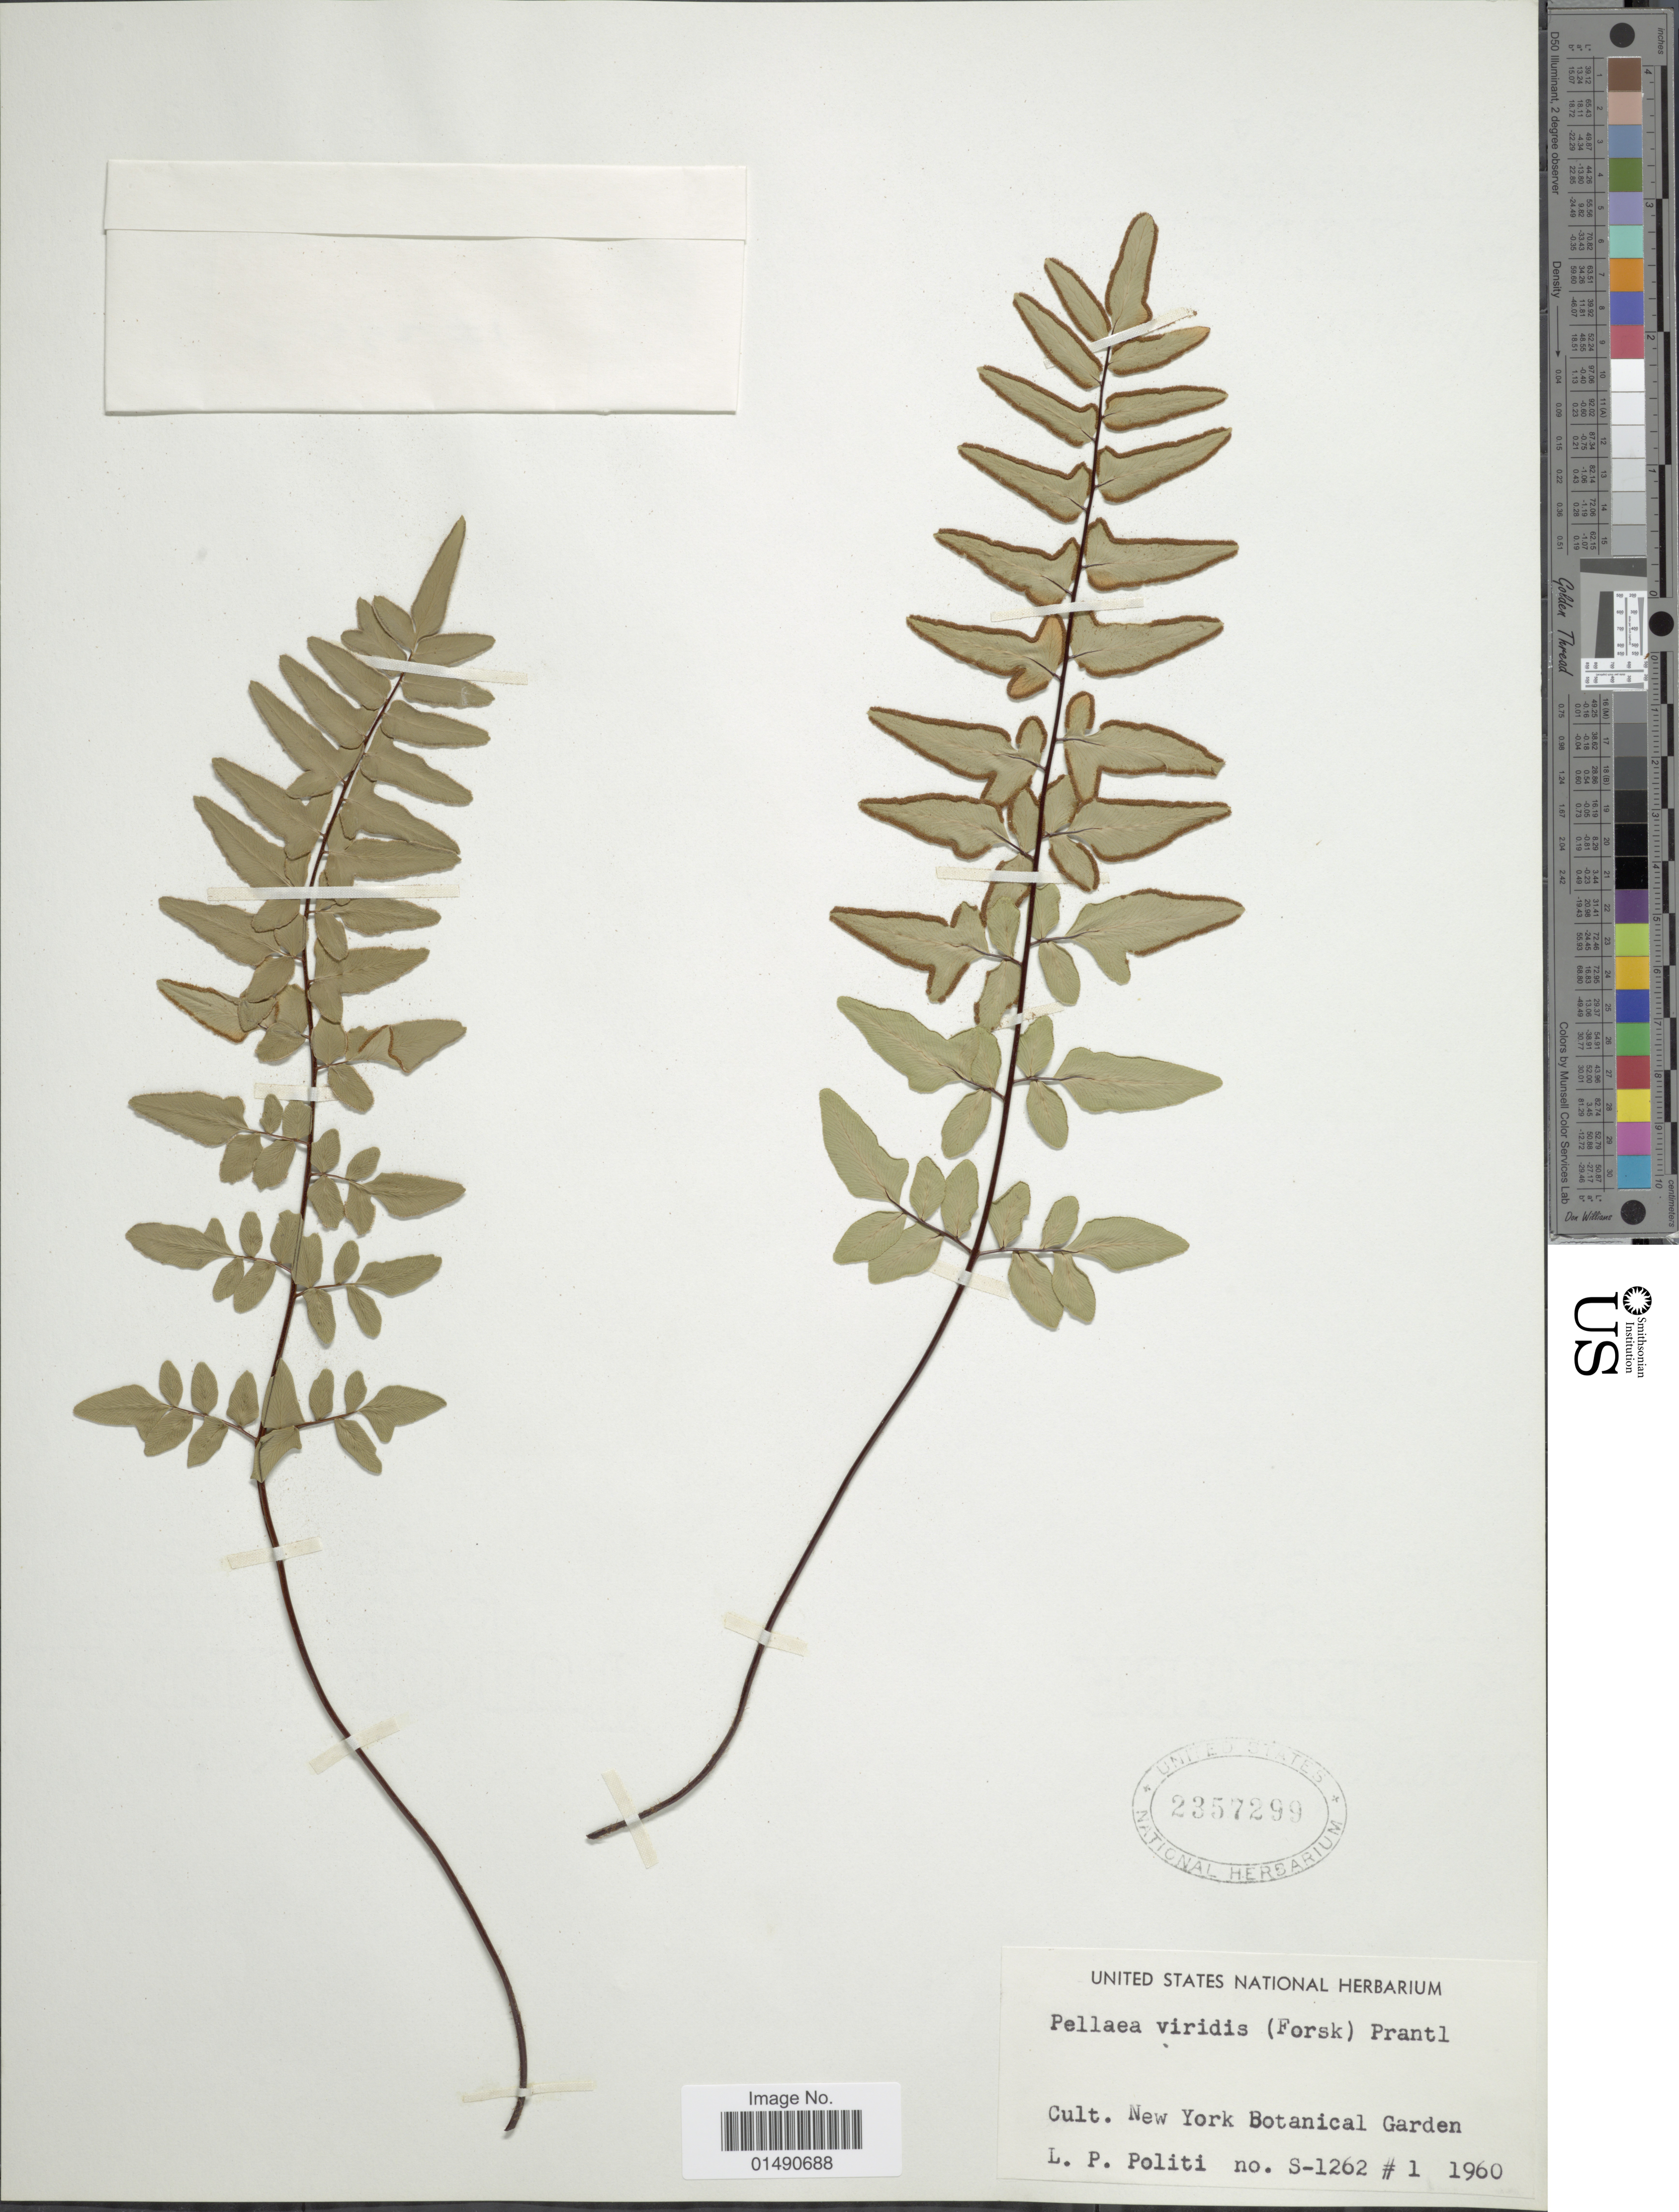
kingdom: Plantae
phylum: Tracheophyta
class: Polypodiopsida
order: Polypodiales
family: Pteridaceae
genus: Pellaea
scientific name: Pellaea viridis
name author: (Forssk.) Prantl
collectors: L. Politi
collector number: S-1262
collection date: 1960-01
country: United States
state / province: New York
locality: New York Botanical Garden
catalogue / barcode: US 2357299